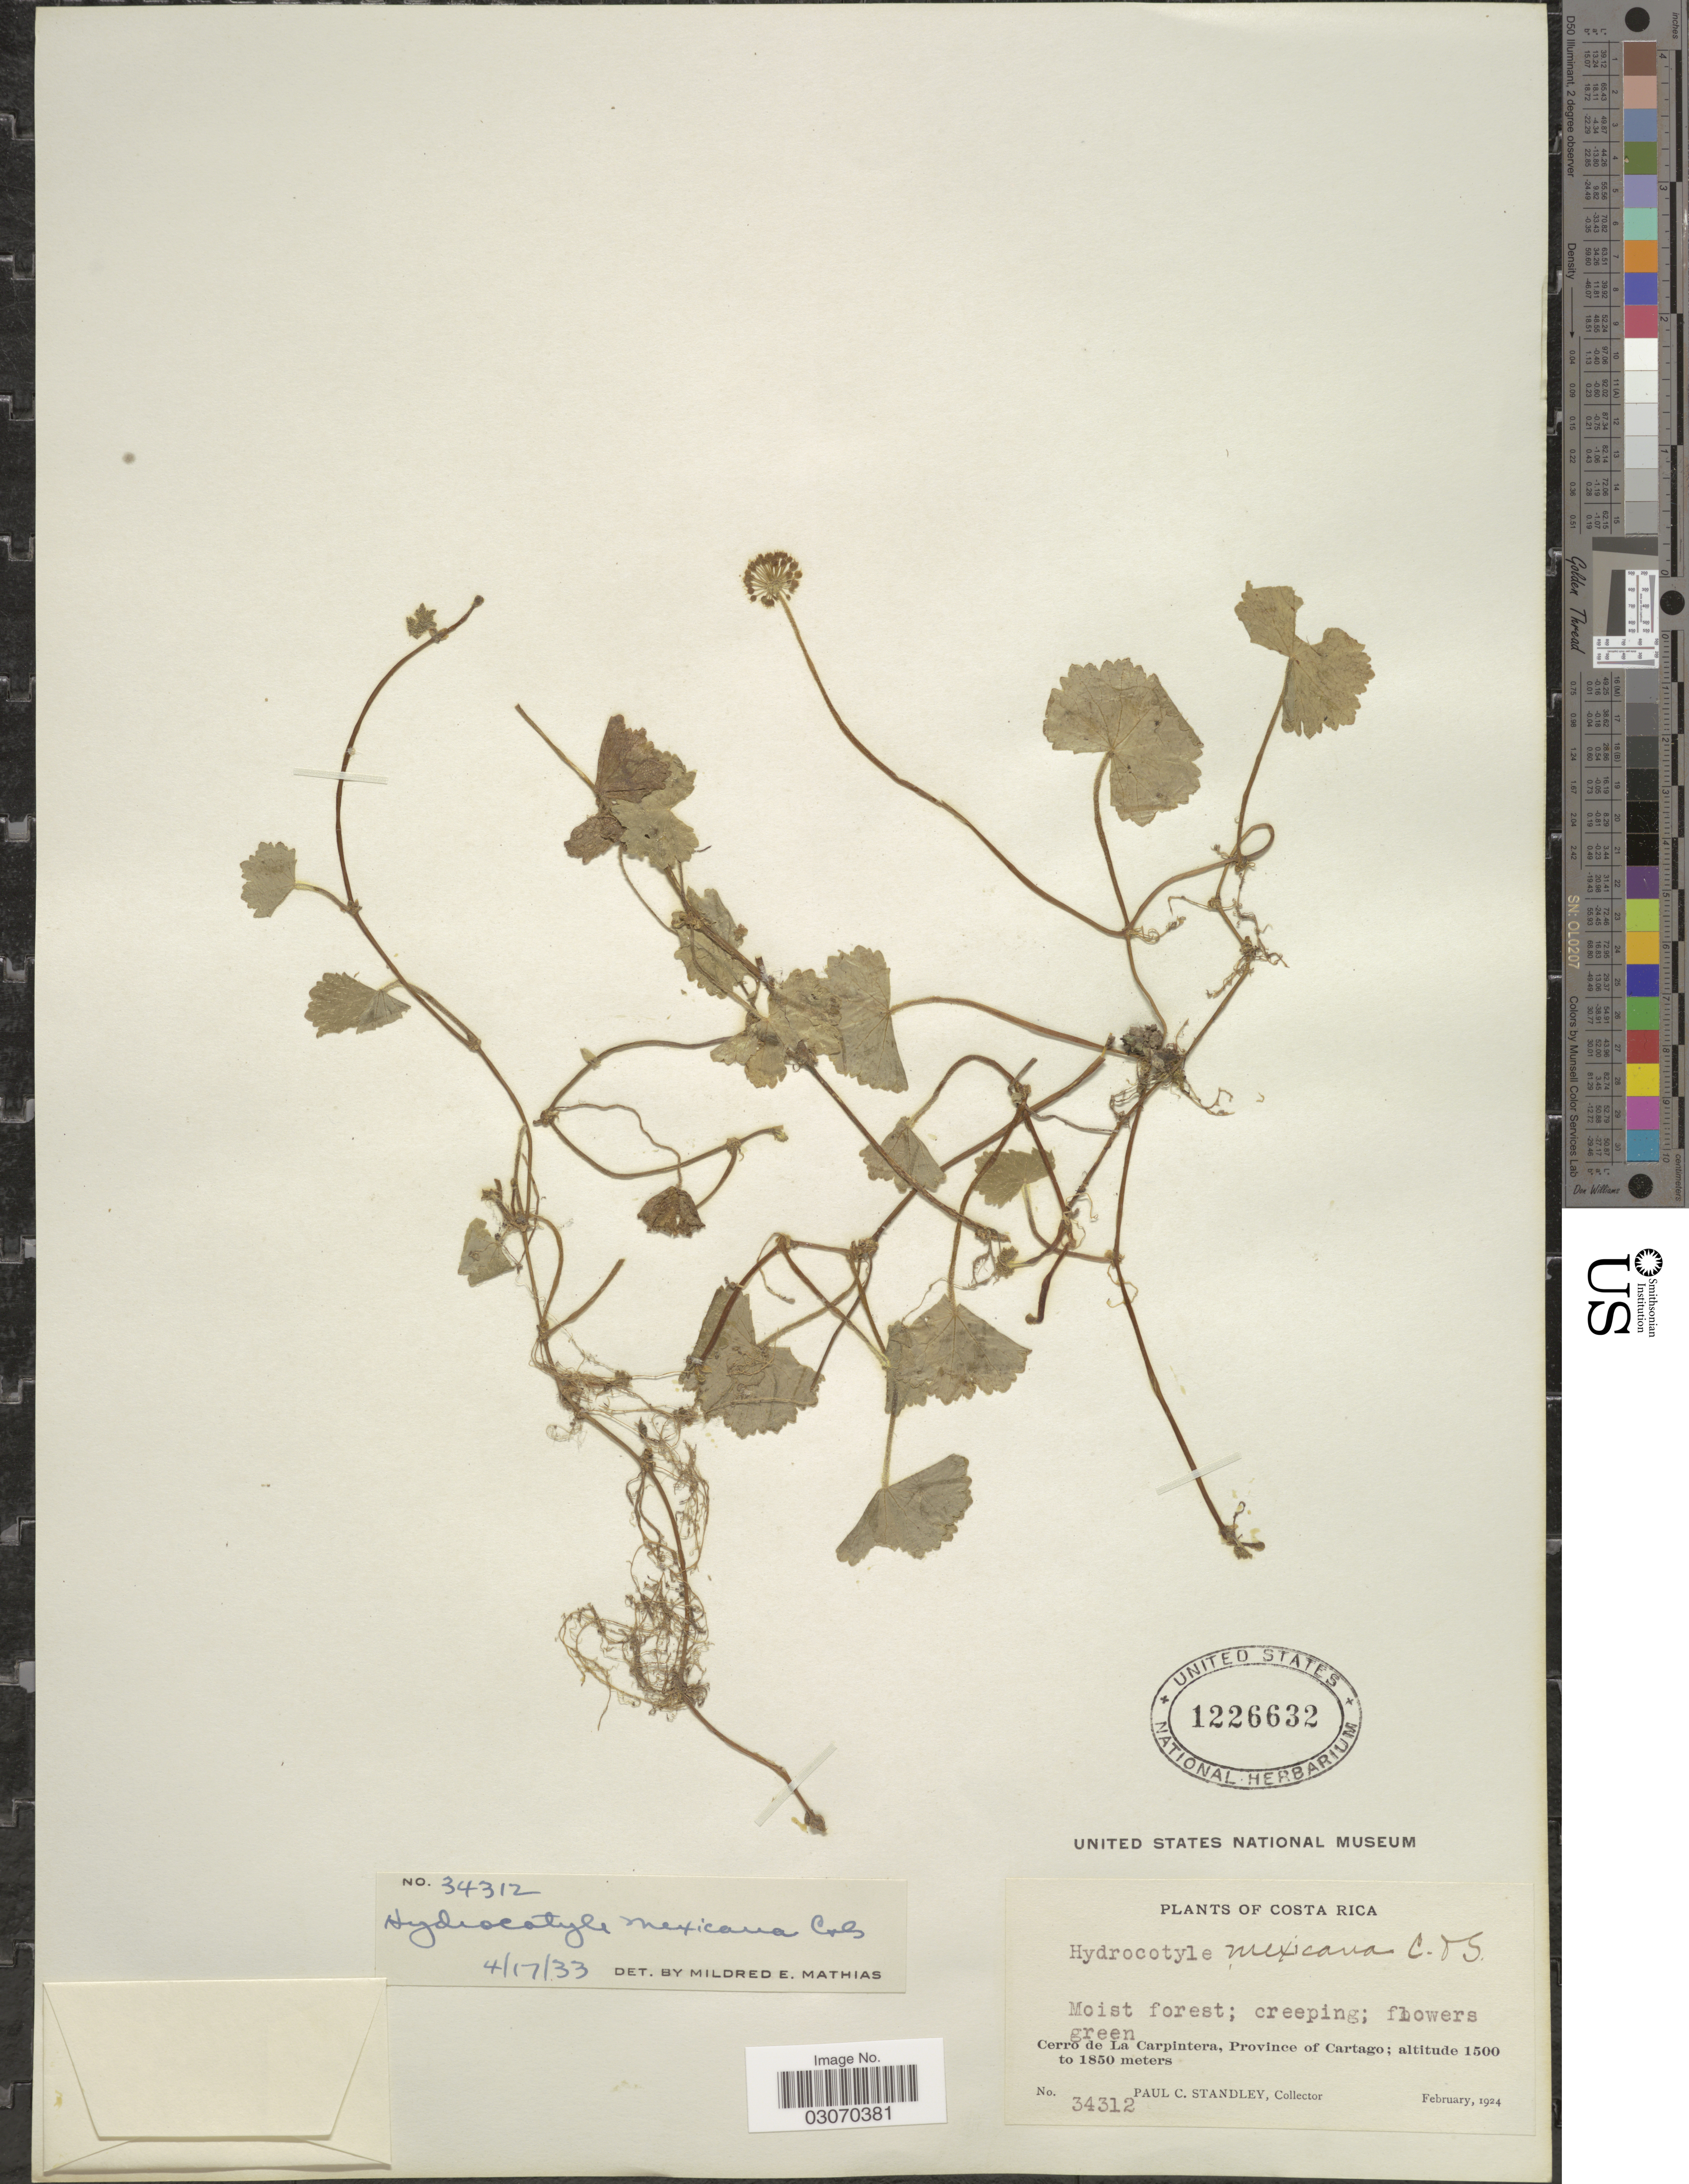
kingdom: Plantae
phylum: Tracheophyta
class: Magnoliopsida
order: Apiales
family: Araliaceae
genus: Hydrocotyle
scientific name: Hydrocotyle mexicana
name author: Schltdl. & Cham.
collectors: P. C. Standley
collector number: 34312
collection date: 1924-02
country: Costa Rica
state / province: Cartago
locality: Cerro de La Carpintera.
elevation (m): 1500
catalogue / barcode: US 1226632